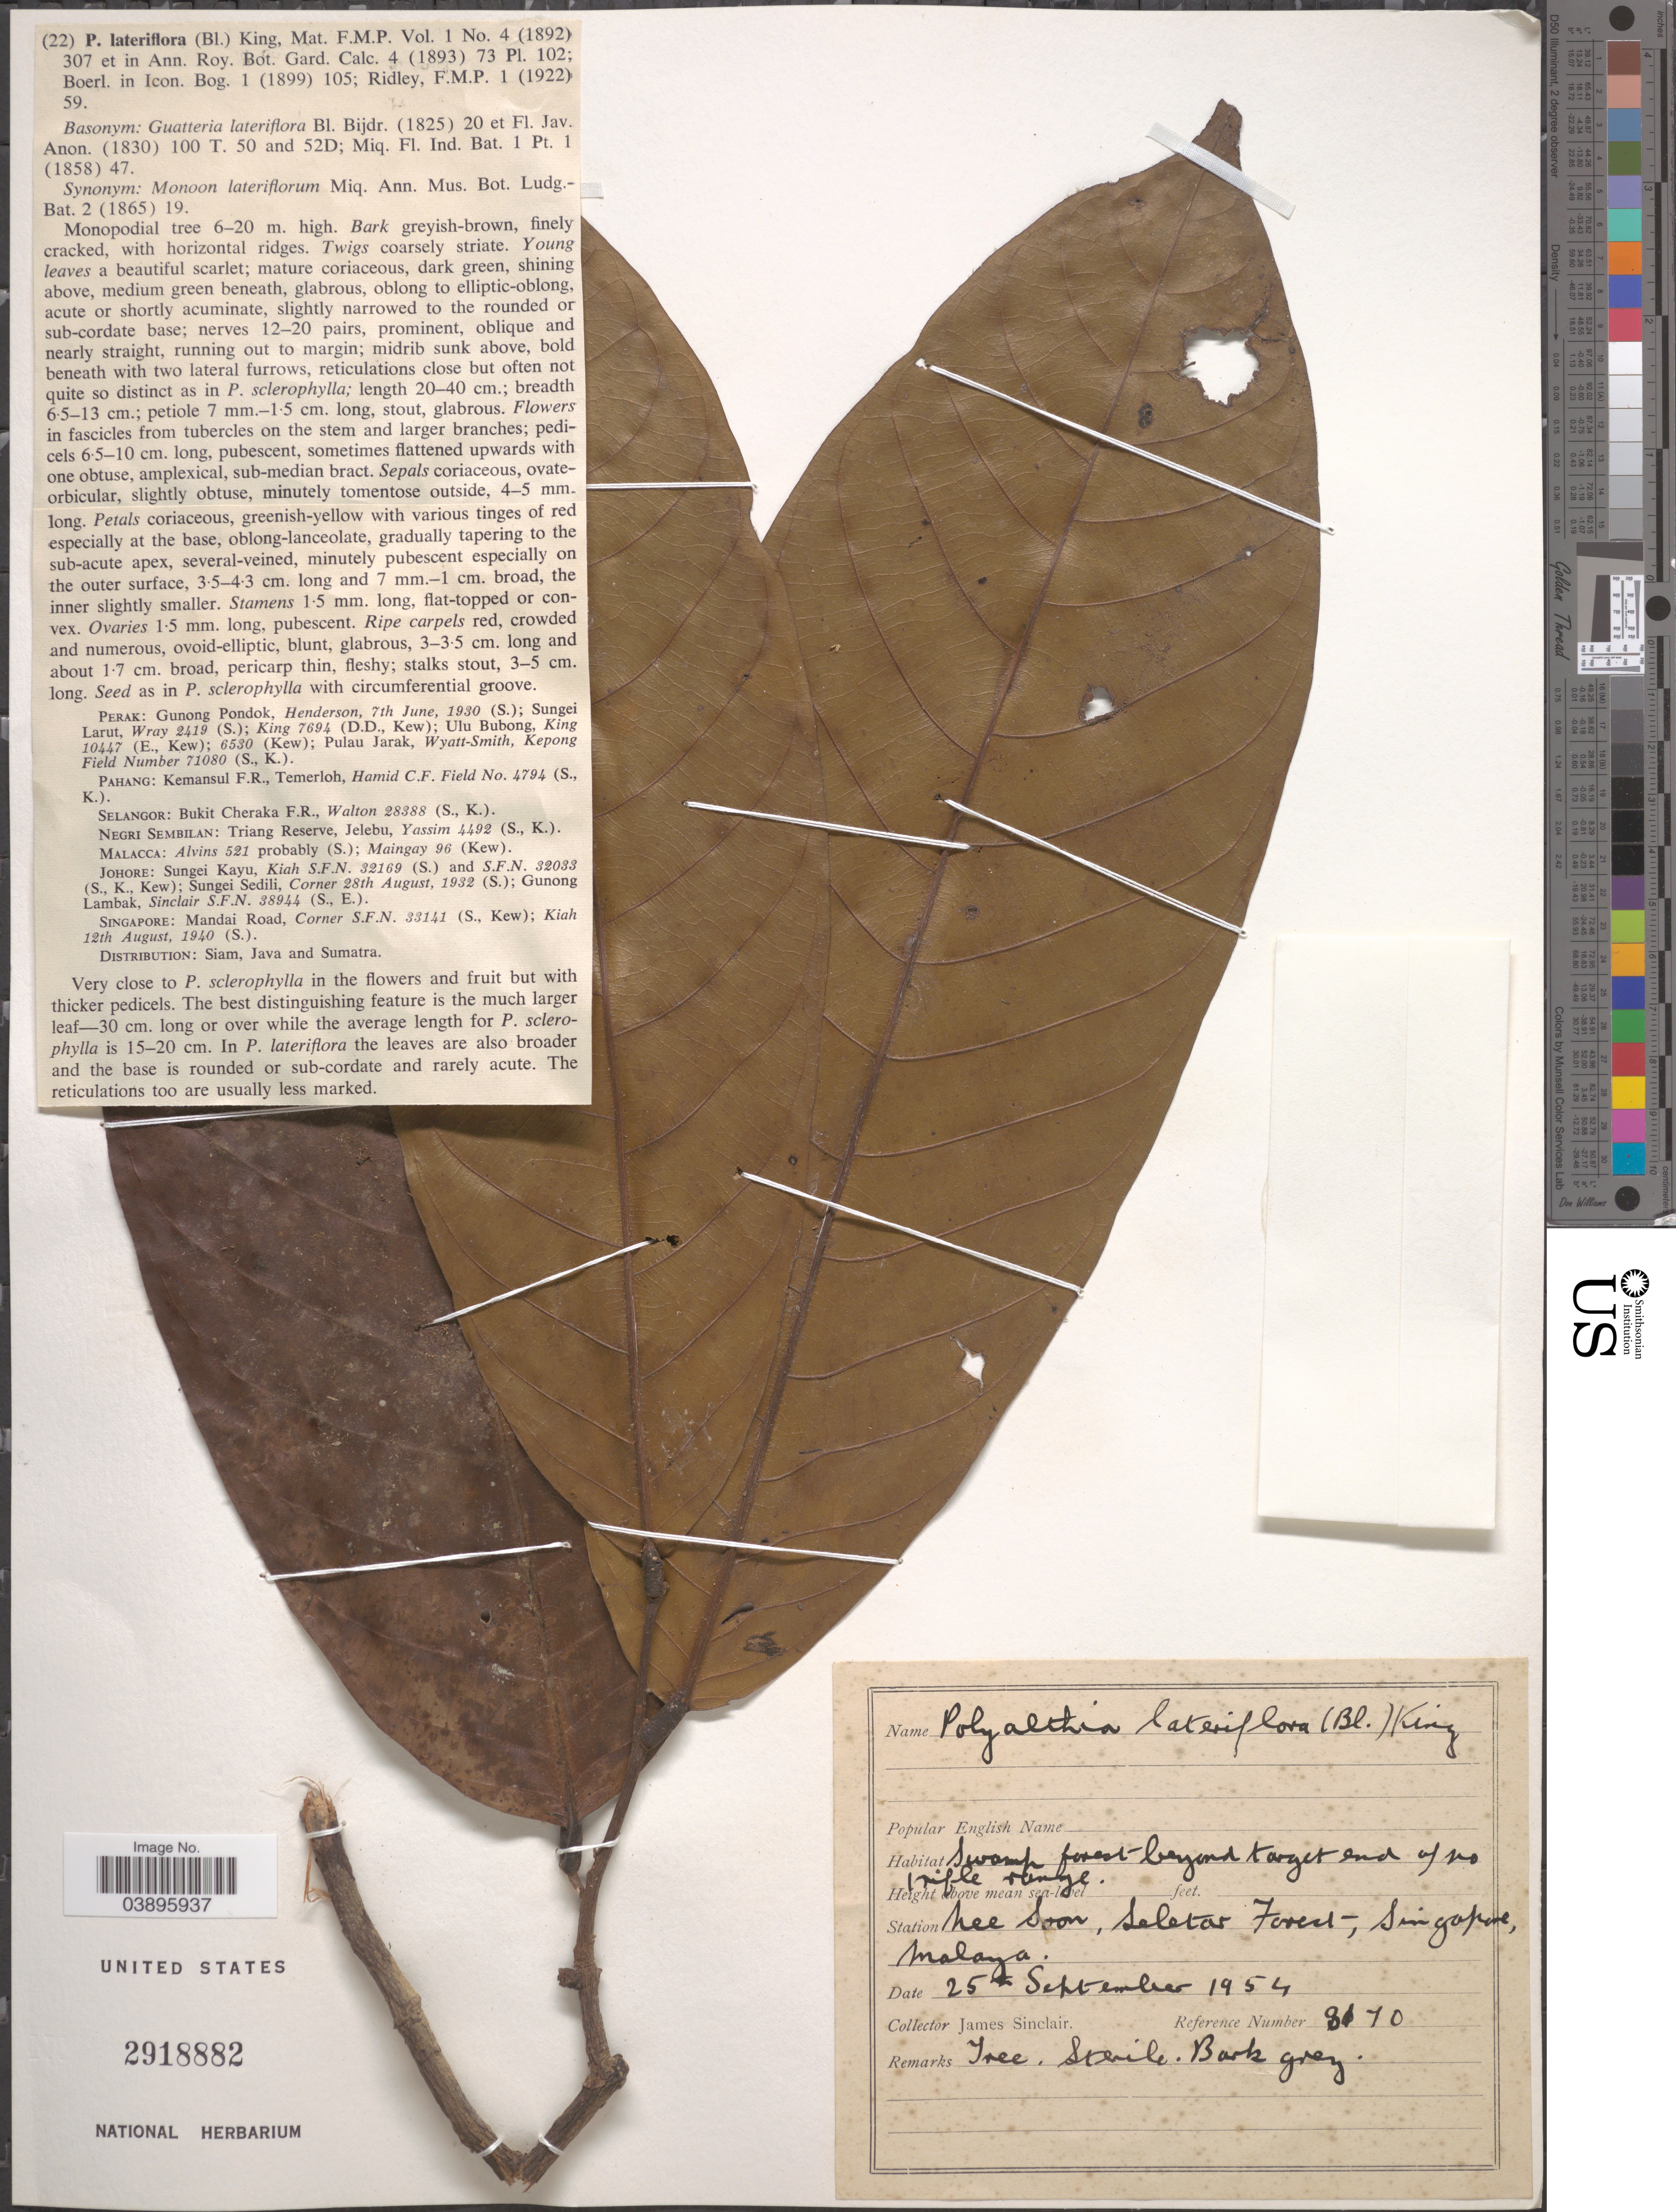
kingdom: Plantae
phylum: Tracheophyta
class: Magnoliopsida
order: Magnoliales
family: Annonaceae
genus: Polyalthia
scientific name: Polyalthia lateriflora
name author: Kurz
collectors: J. Sinclair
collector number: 8170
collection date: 1954-09-25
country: Singapore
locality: Station Nee Soon, Seletar Forest, Malaya.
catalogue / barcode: US 2918882